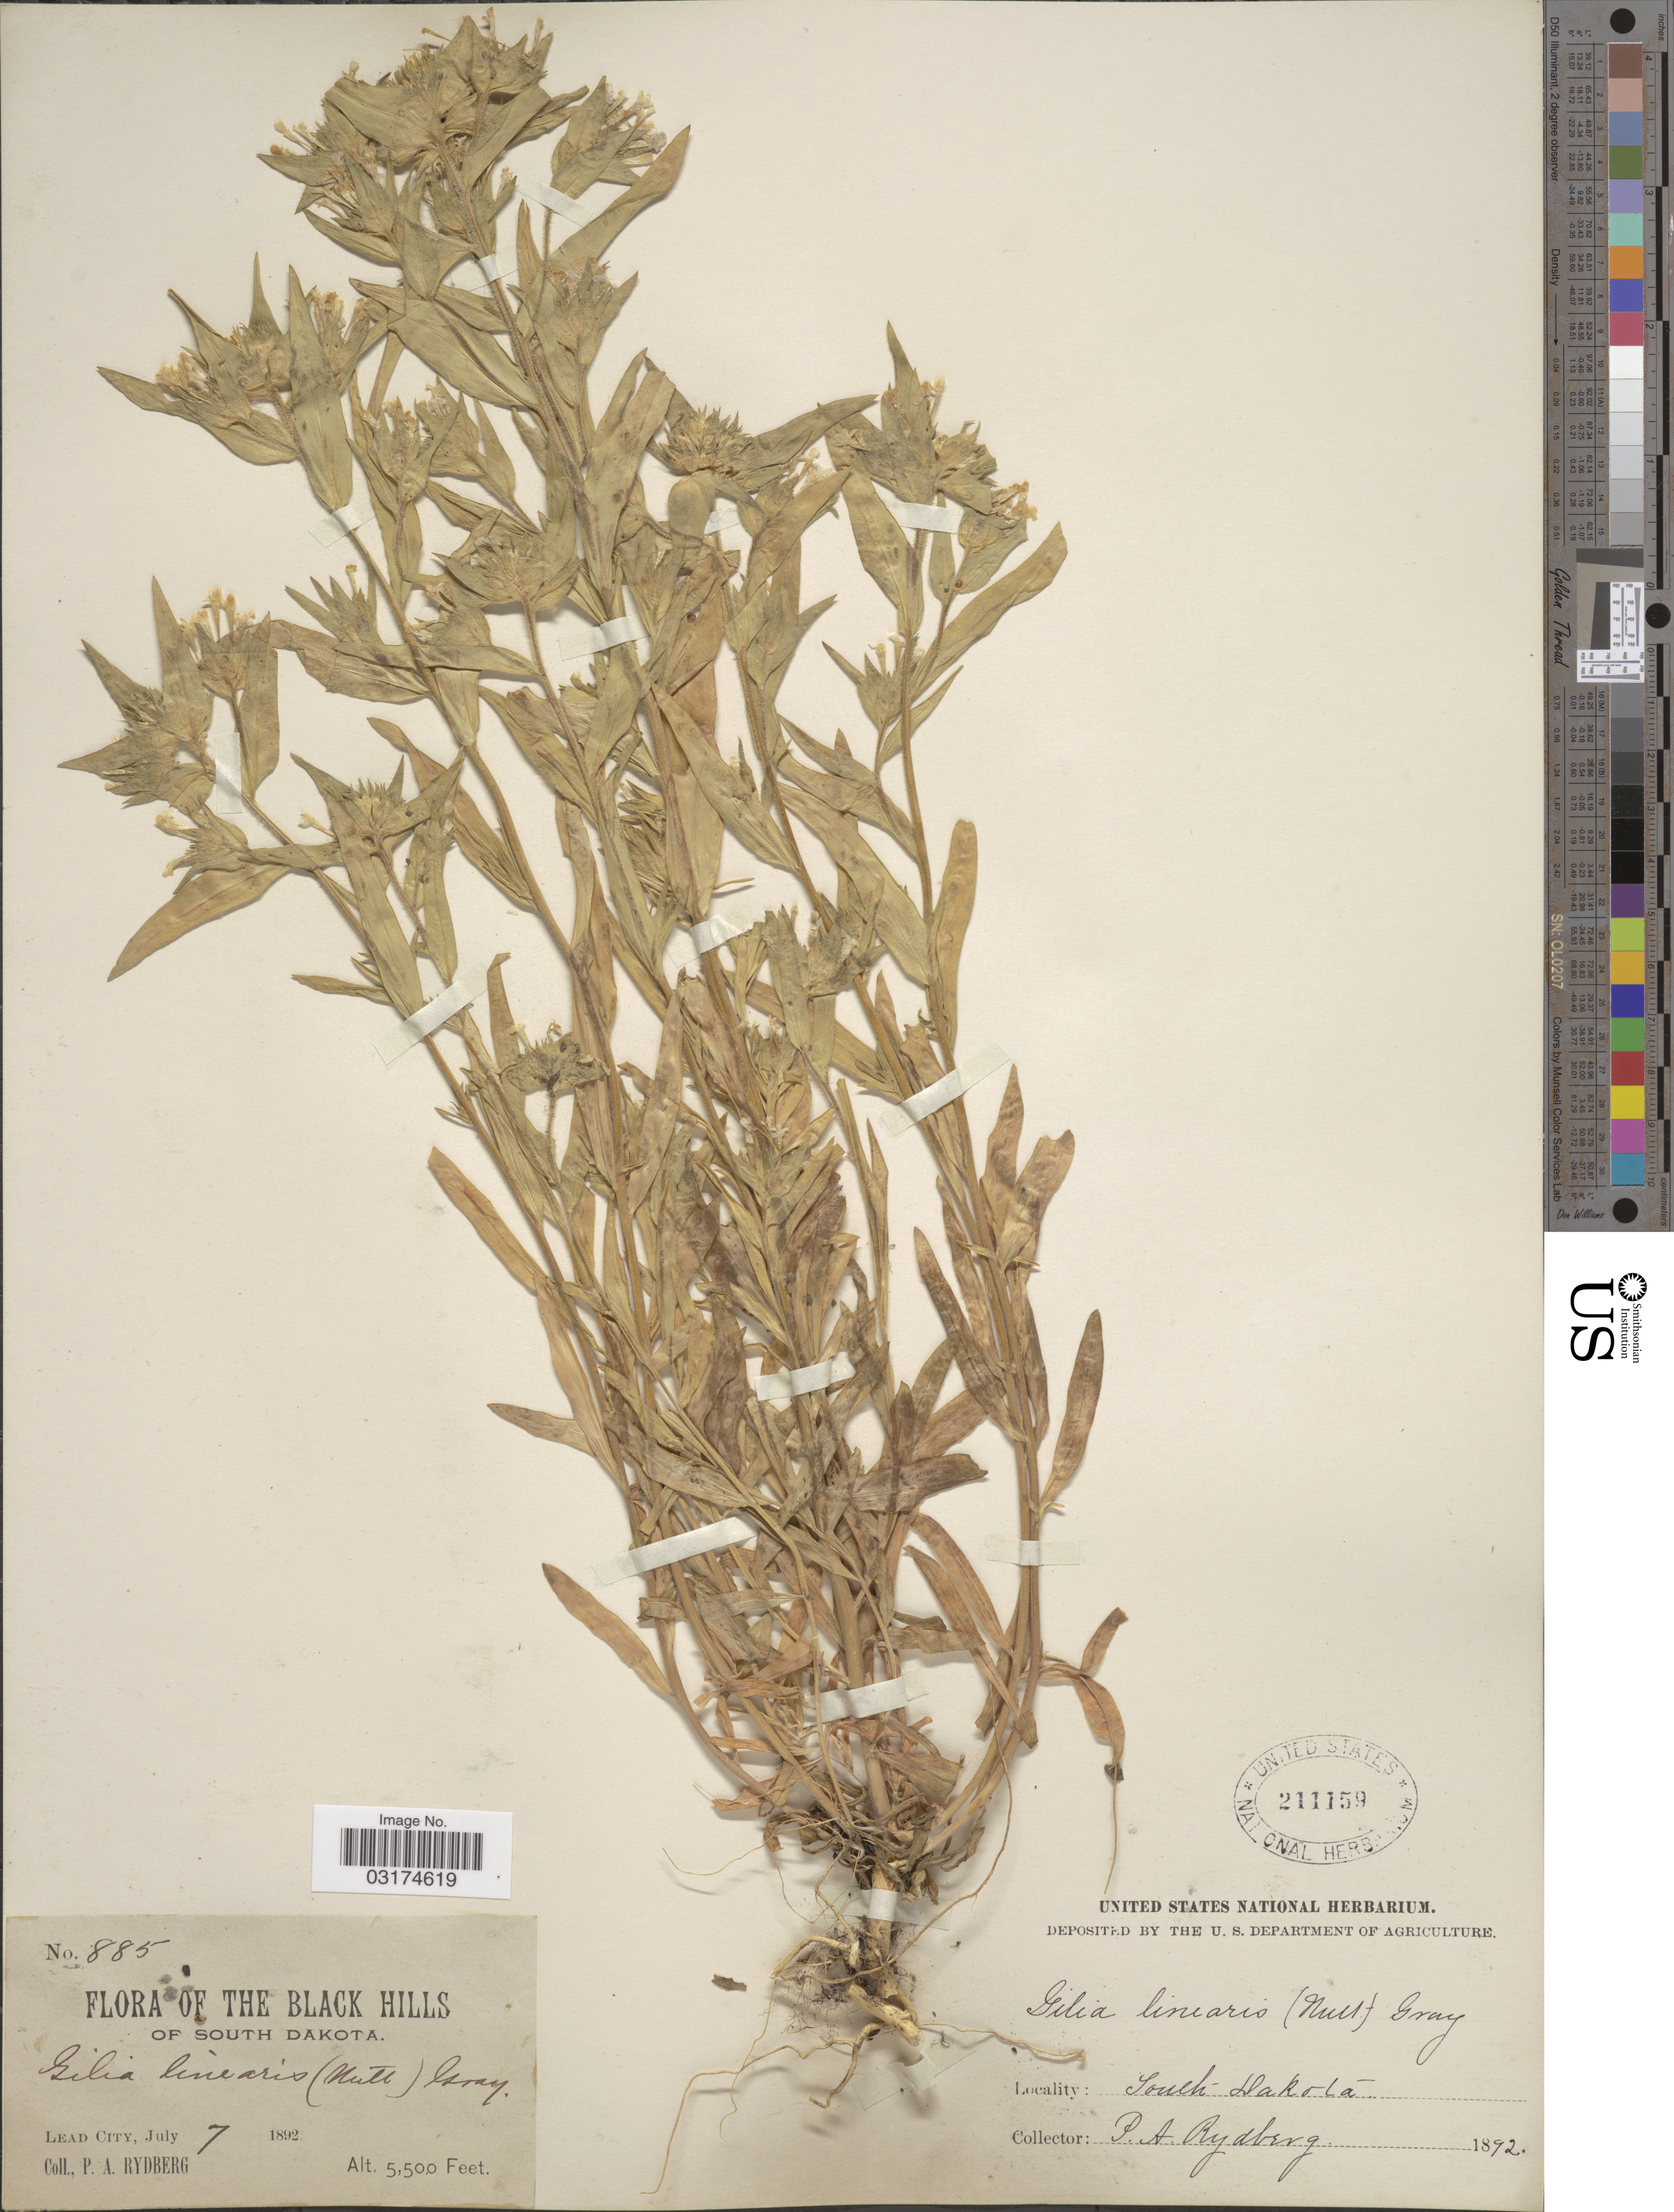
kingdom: Plantae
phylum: Tracheophyta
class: Magnoliopsida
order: Ericales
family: Polemoniaceae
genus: Collomia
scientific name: Collomia linearis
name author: Nutt.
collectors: P. A. Rydberg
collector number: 885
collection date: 1892-07-07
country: United States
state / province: South Dakota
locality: Lead City. The Black Hills.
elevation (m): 1676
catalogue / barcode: US 211159